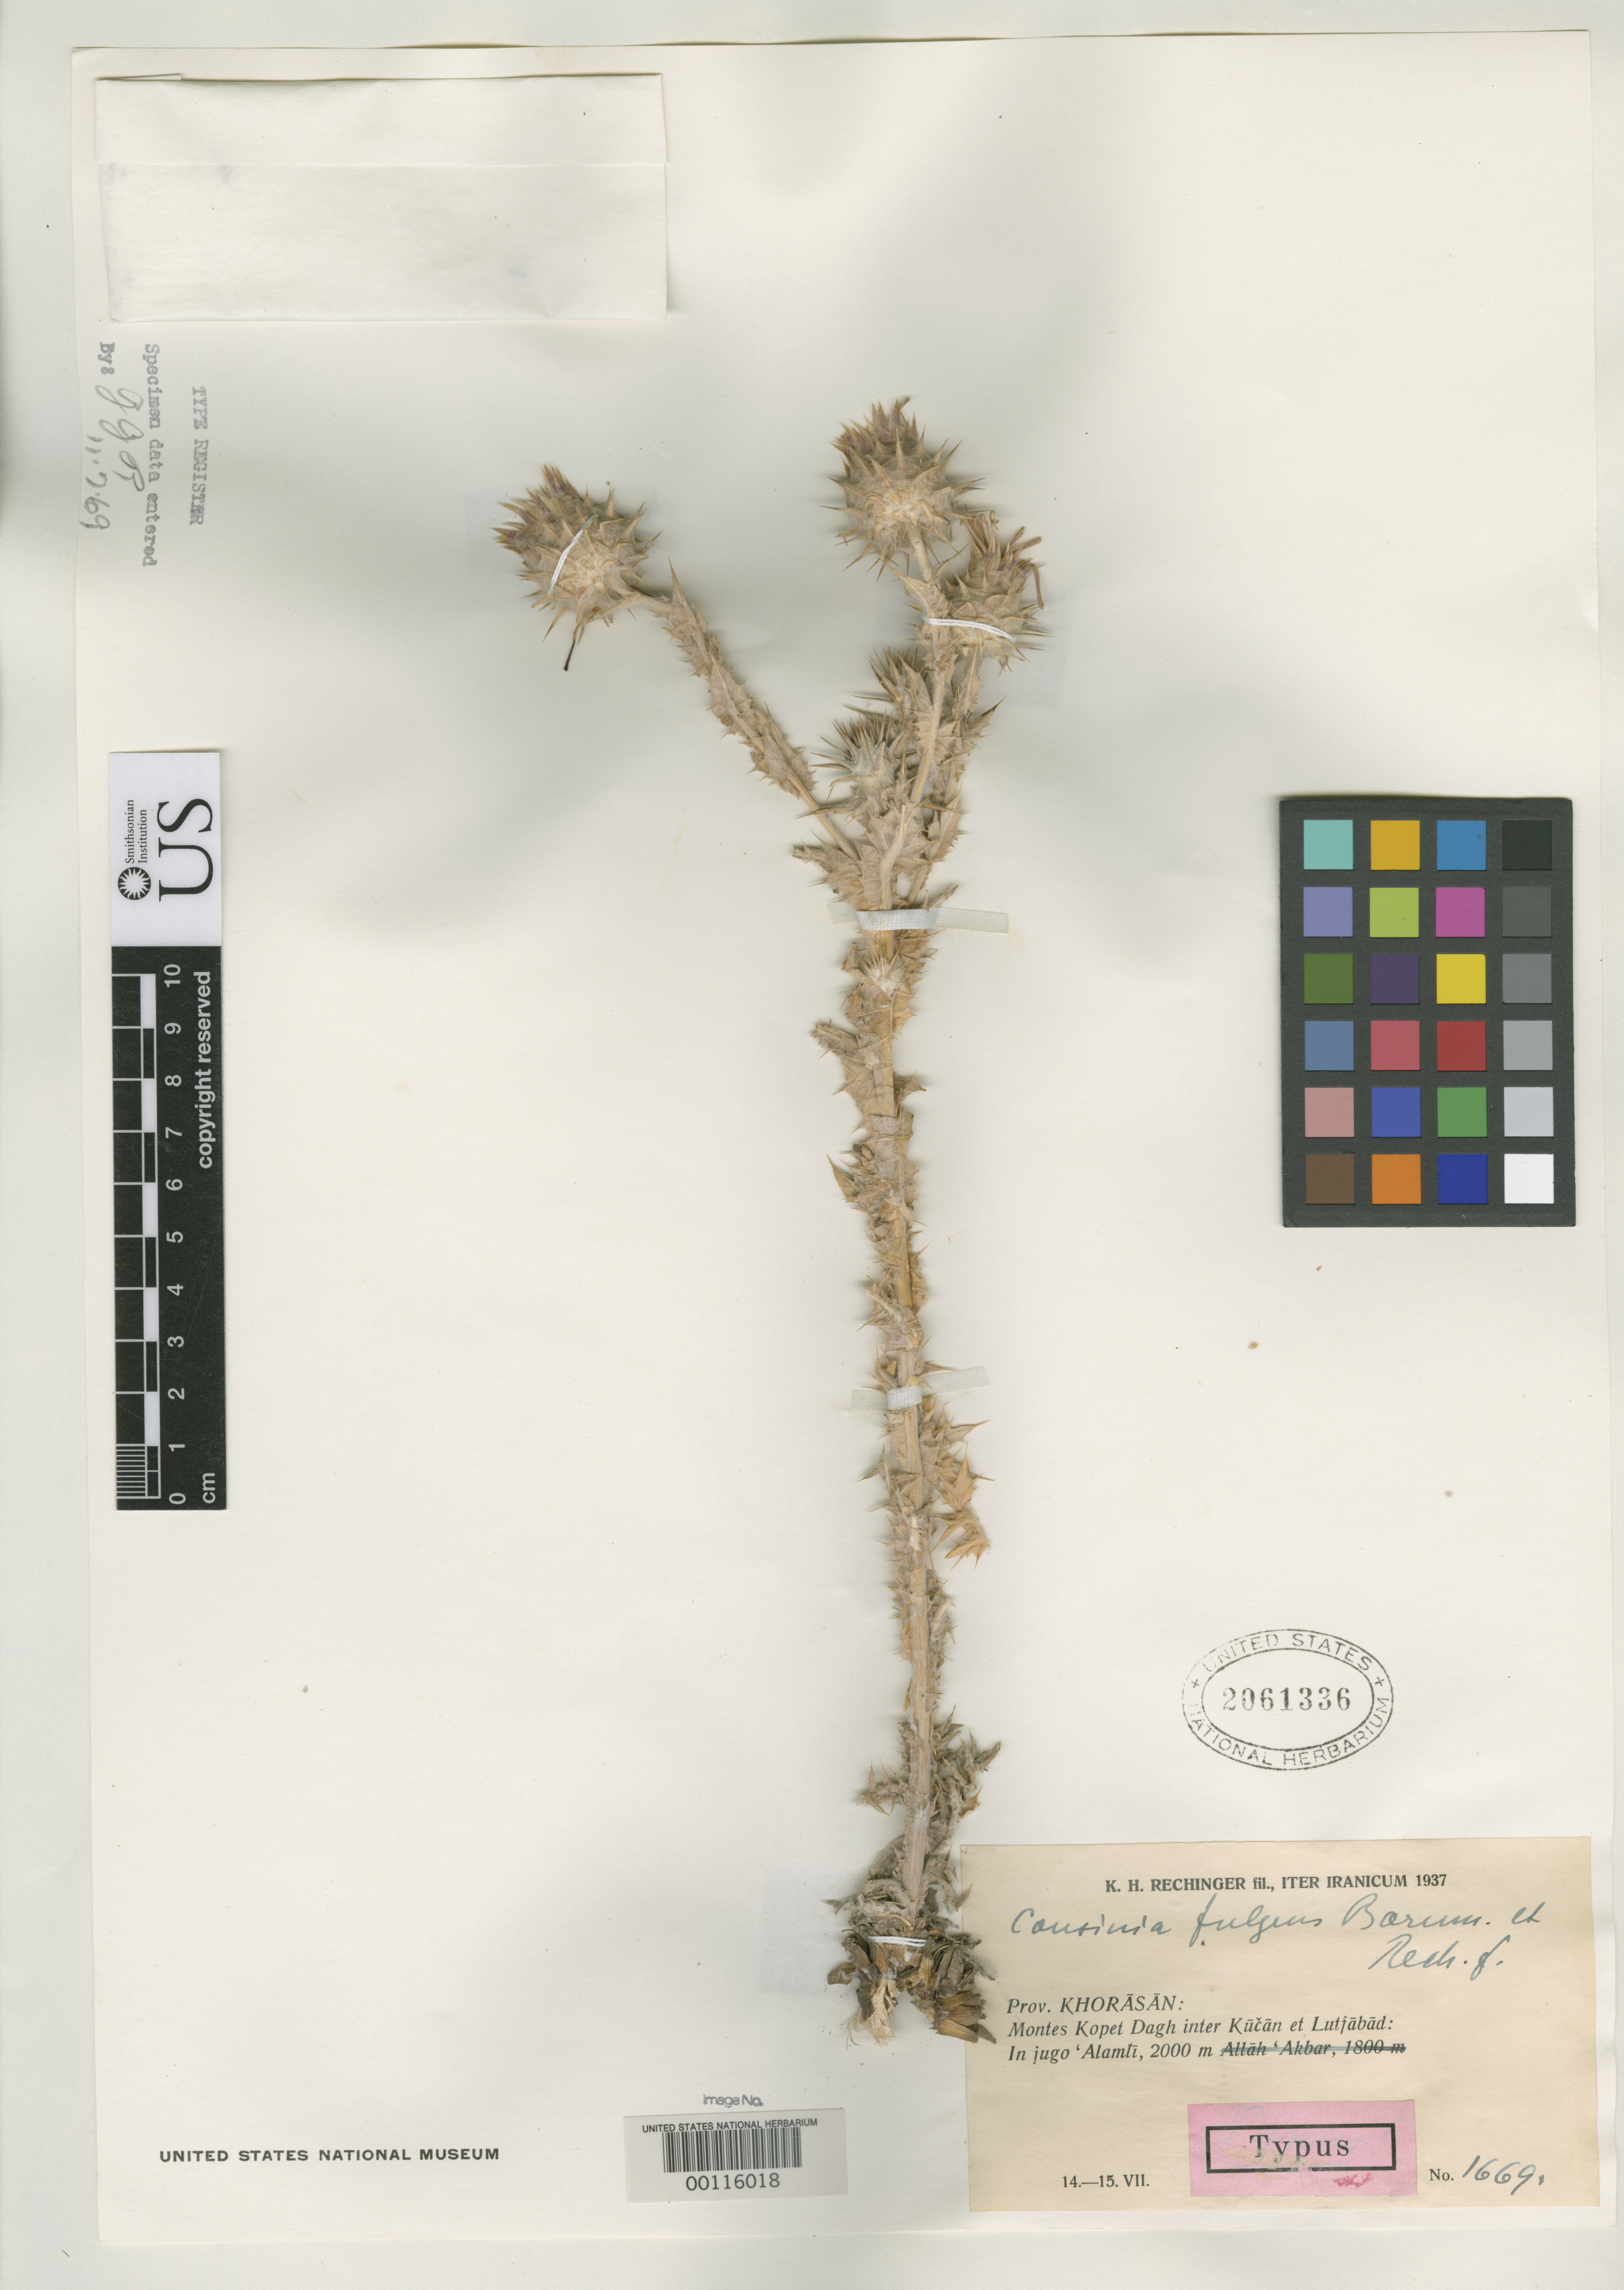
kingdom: Plantae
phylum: Tracheophyta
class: Magnoliopsida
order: Asterales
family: Asteraceae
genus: Cousinia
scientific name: Cousinia fulgens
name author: Bornm. & Rech. f.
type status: Type Collection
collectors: K. H. Rechinger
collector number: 1669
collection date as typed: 14 Jul 1937 to 15 Jul 1937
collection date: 1937-07-14/1937-07-15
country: Iran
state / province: Khorasan [obsolete]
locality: Mt. Kopet Dagh, between Kucan and Lutfsabad.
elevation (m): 2200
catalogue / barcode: US 2061336